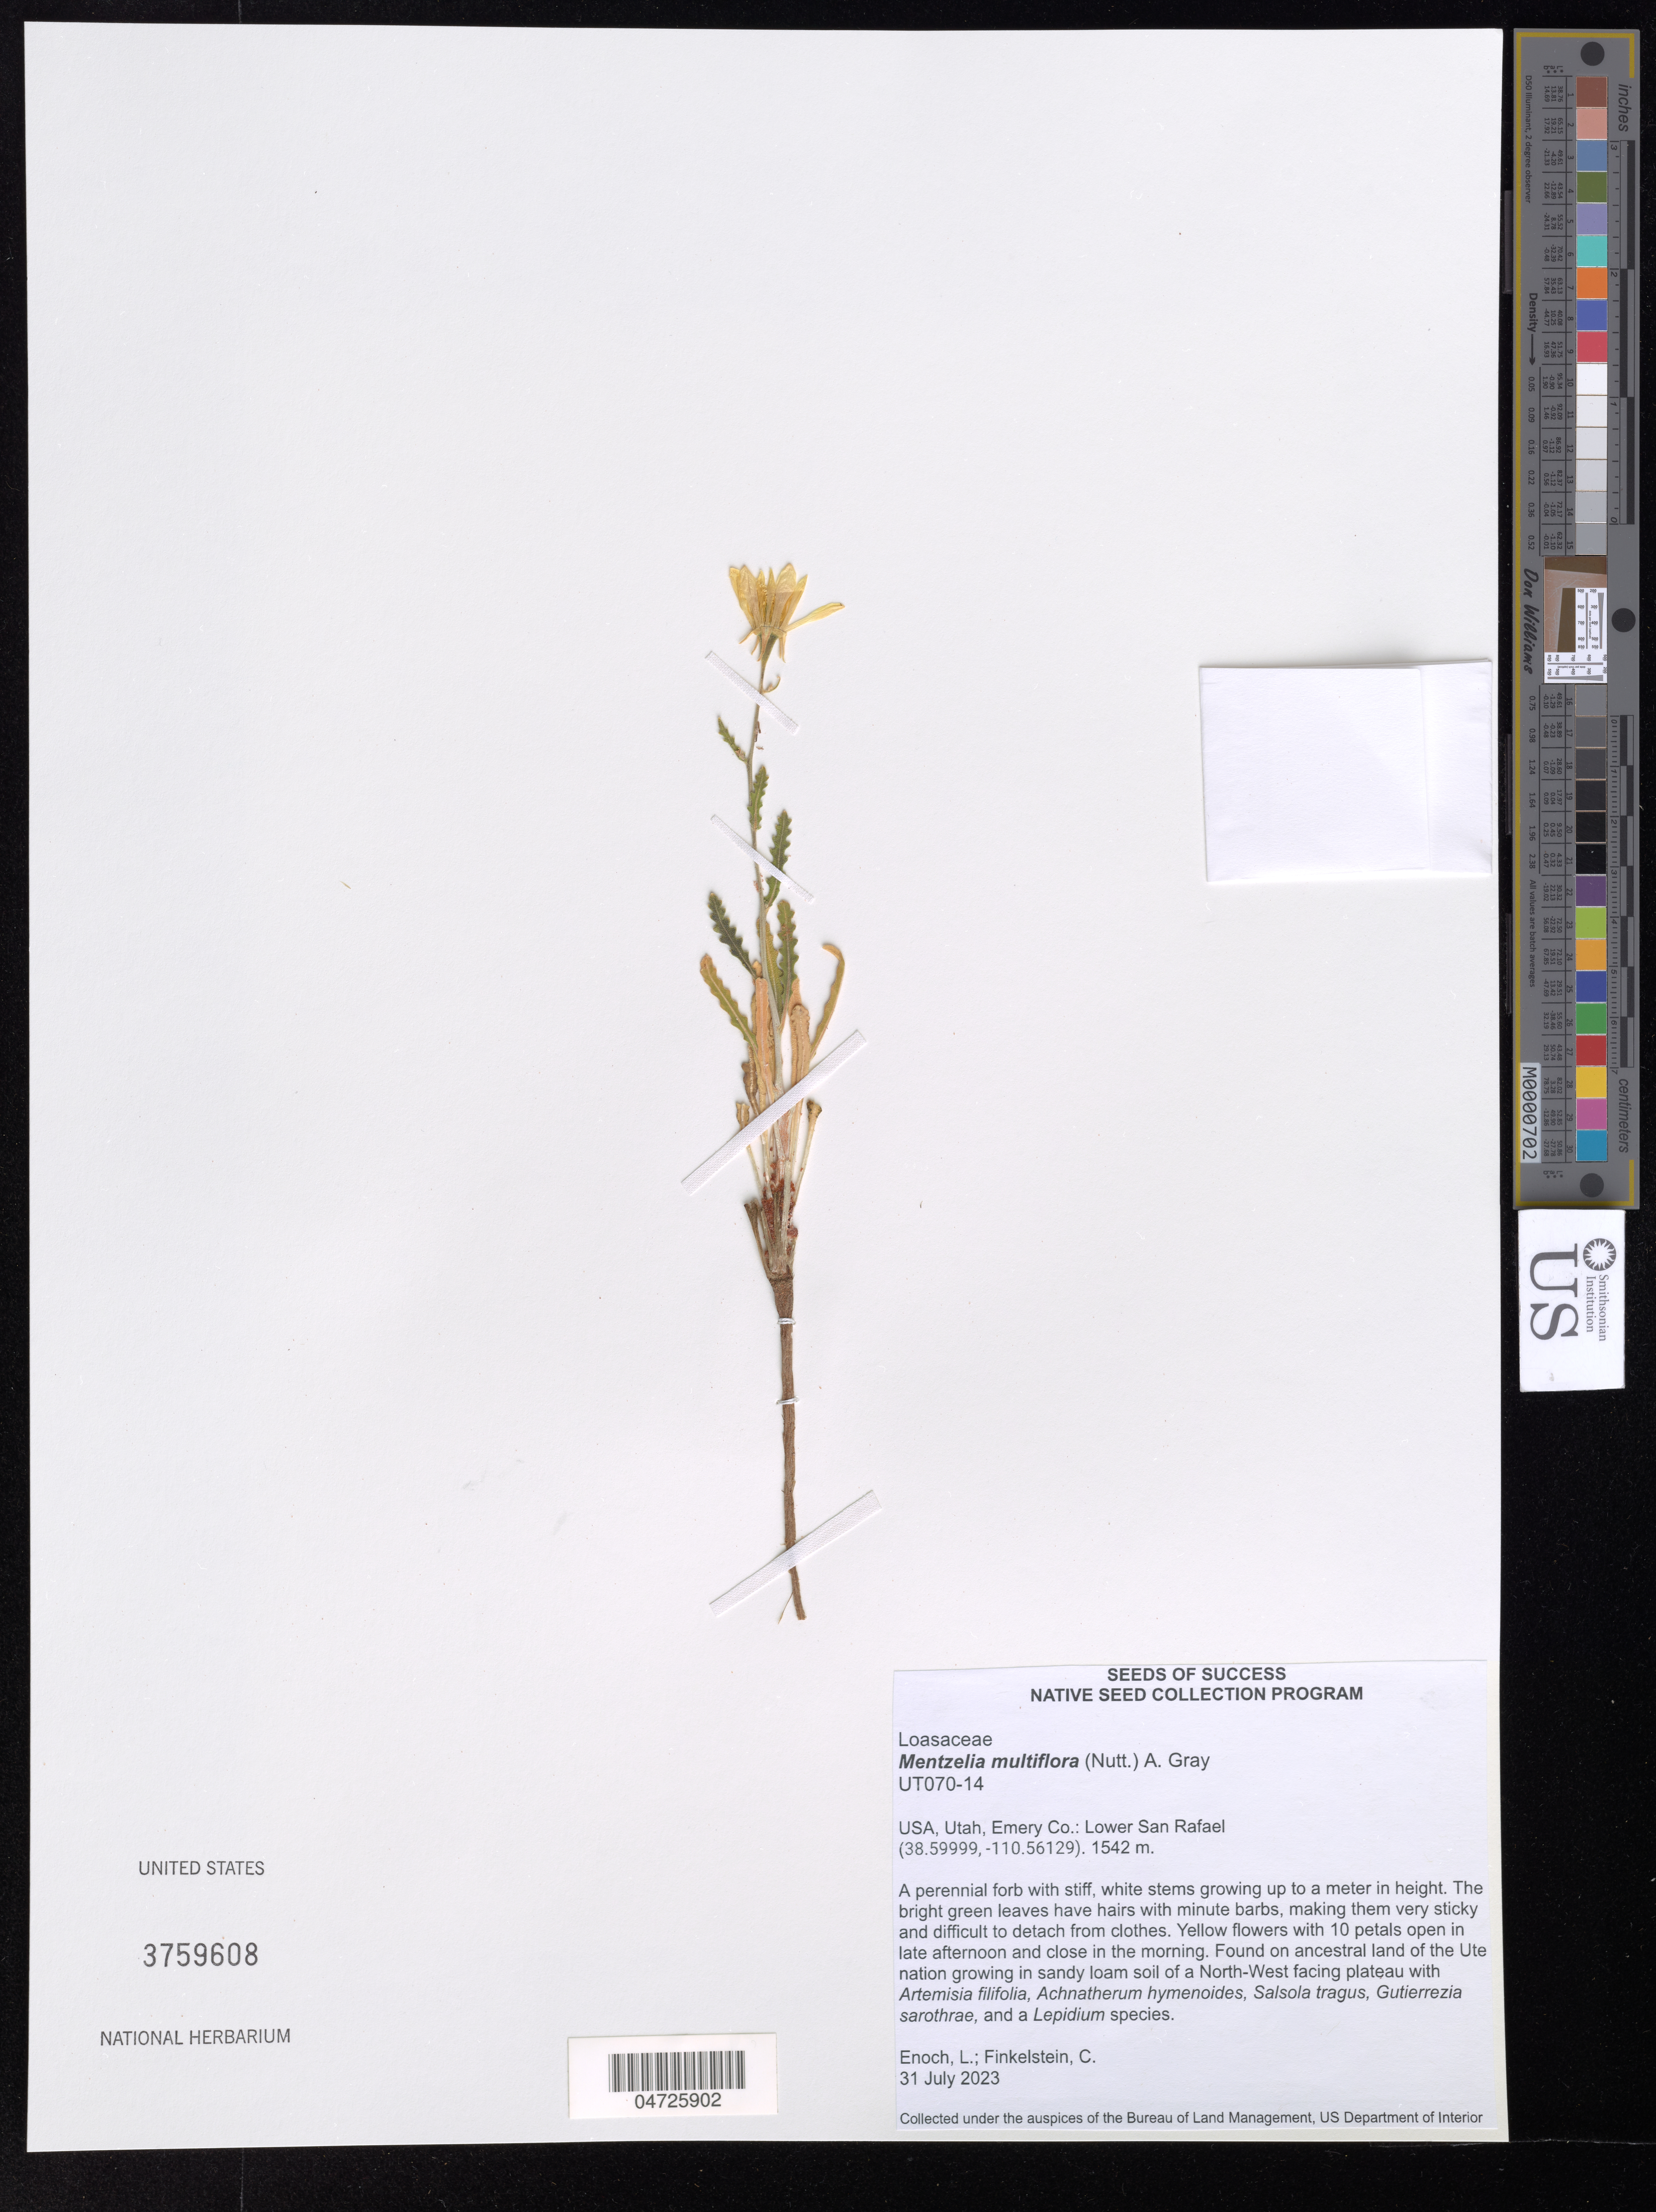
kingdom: Plantae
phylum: Tracheophyta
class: Magnoliopsida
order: Cornales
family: Loasaceae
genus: Mentzelia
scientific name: Mentzelia multiflora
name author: (Nutt.) A. Gray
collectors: L. Enoch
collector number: UT070-14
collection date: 2023-07-31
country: United States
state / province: Utah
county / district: Emery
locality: Emery Co.: Lower San Rafael. Found on ancestral land of the Ute nation growing in sandy loam soil of a North-West facing plateau.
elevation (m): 1542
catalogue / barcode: US 3759608